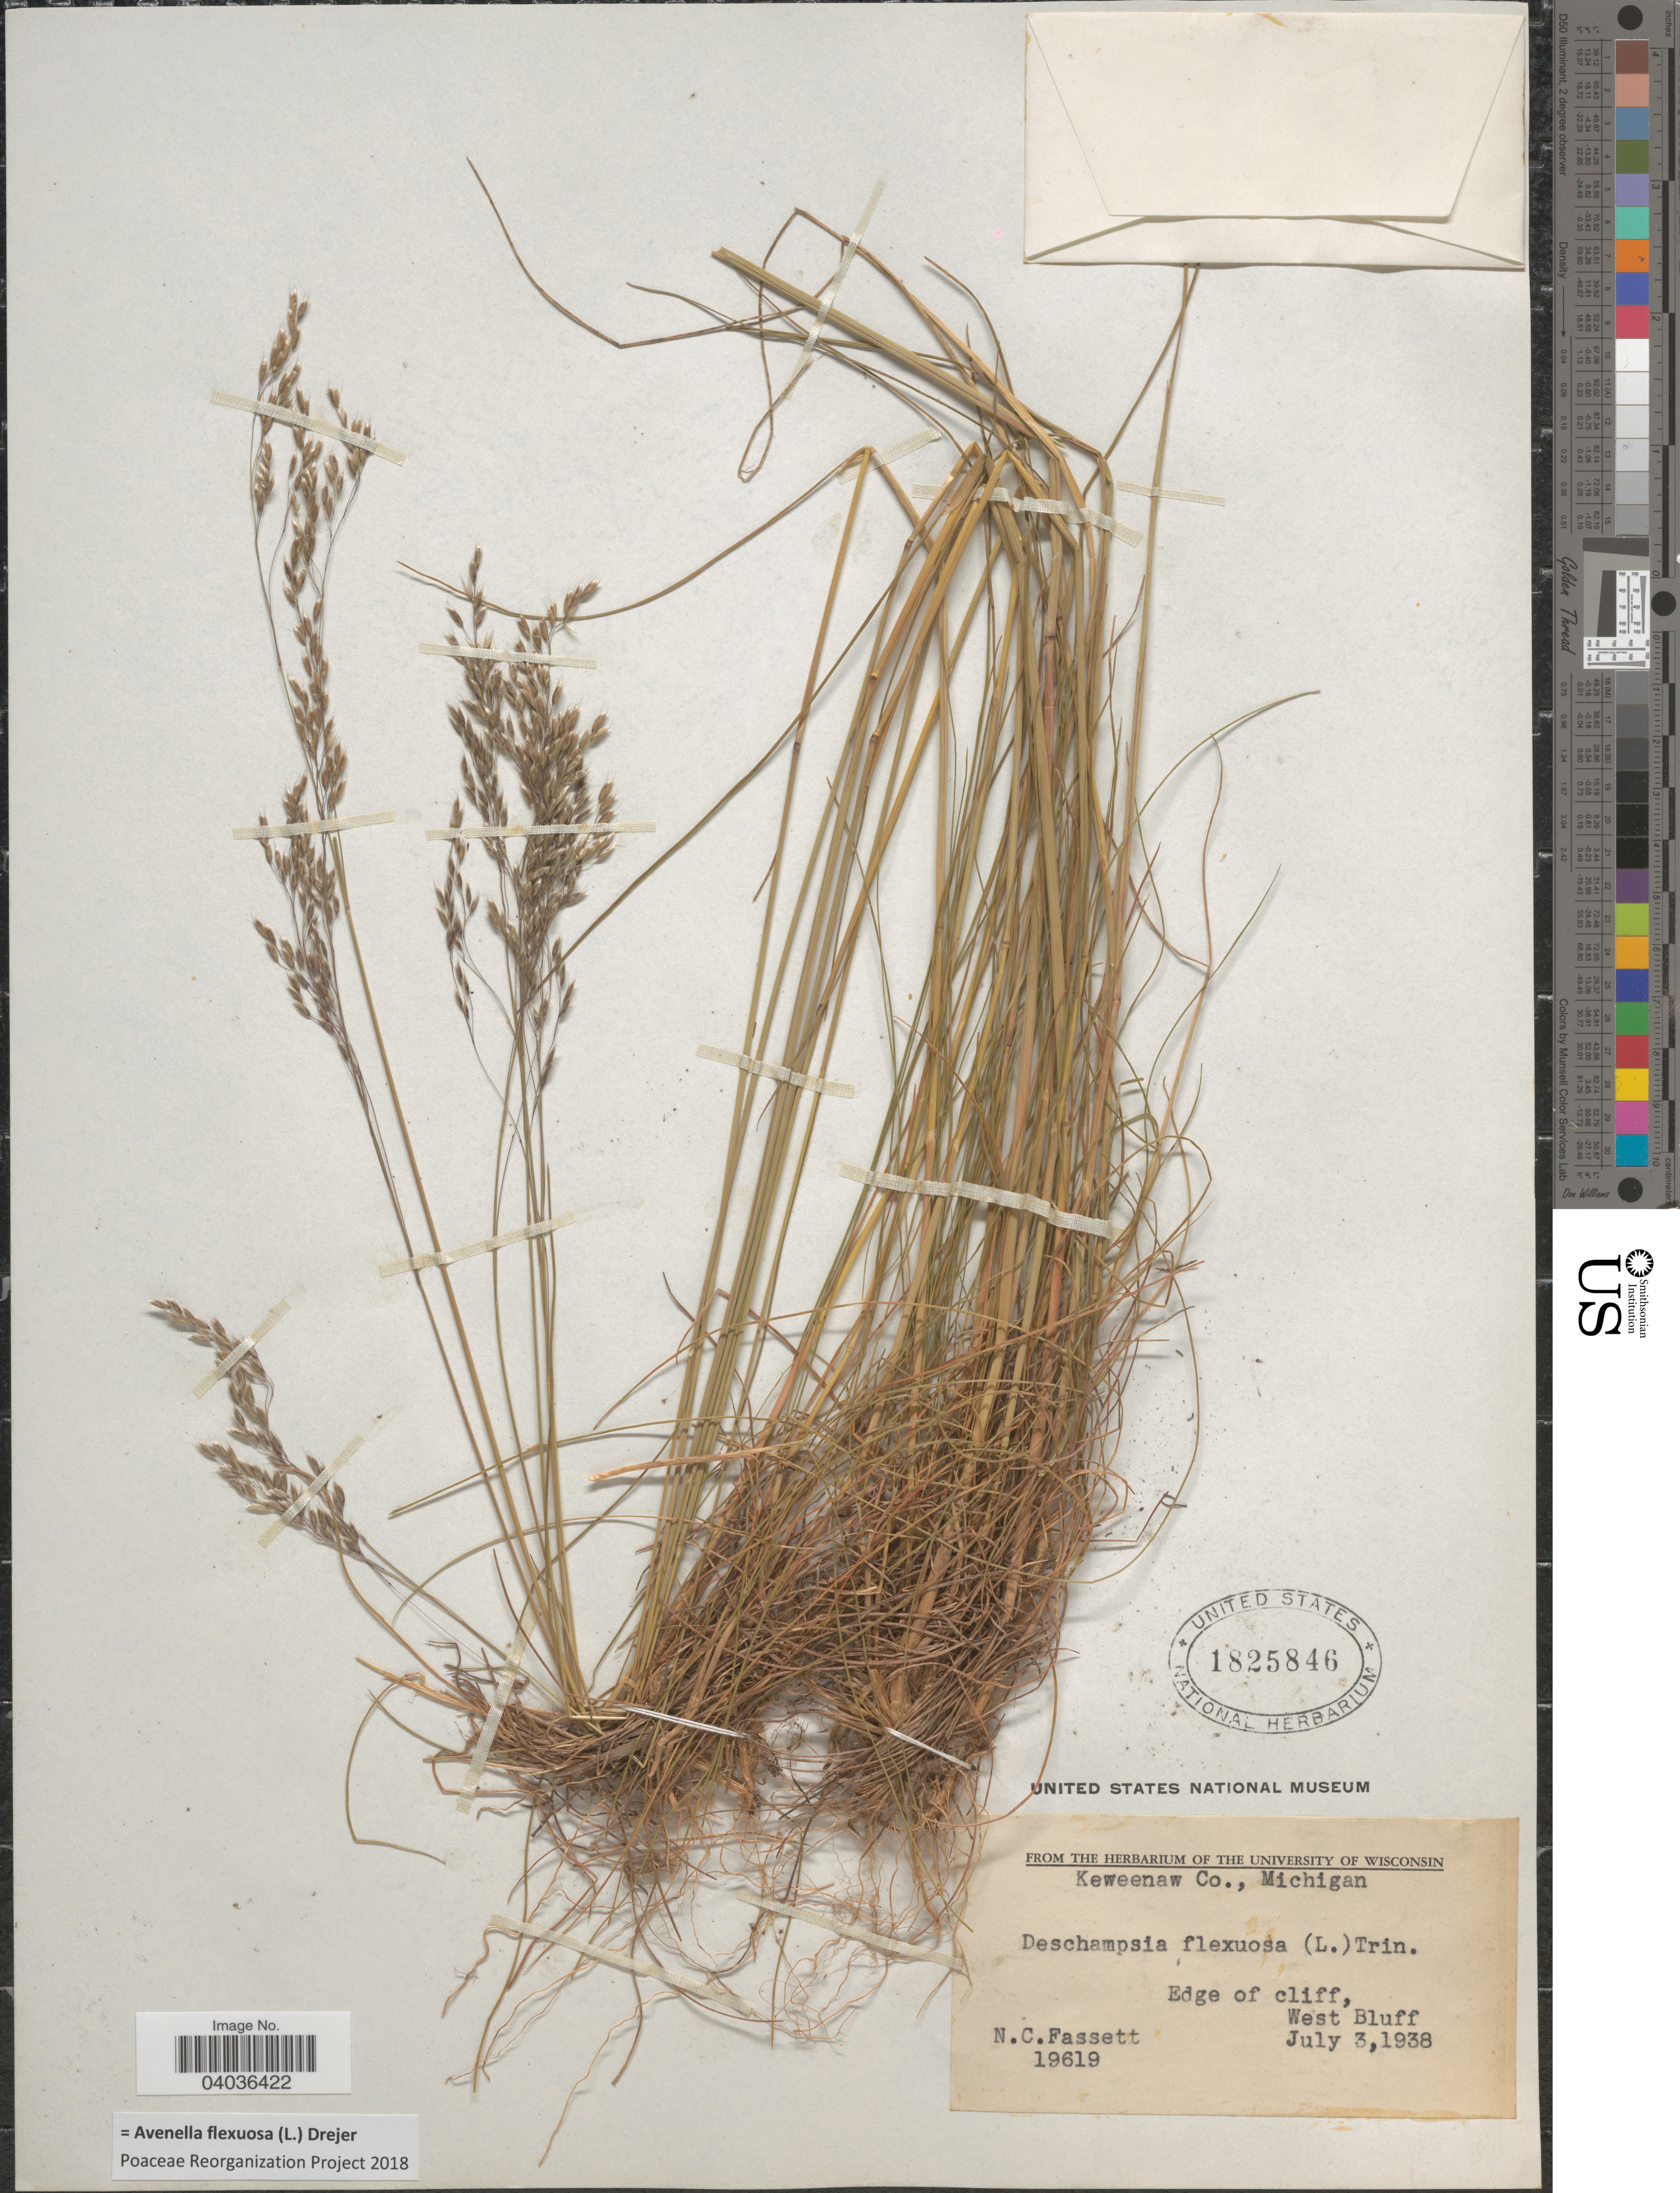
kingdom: Plantae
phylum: Tracheophyta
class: Liliopsida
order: Poales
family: Poaceae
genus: Avenella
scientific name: Avenella flexuosa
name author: (L.) Drejer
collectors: N. C. Fassett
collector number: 19619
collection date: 1938-07-03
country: United States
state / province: Michigan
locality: Keweenaw Co. Edge of cliff, West Bluff.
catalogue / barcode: US 1825846